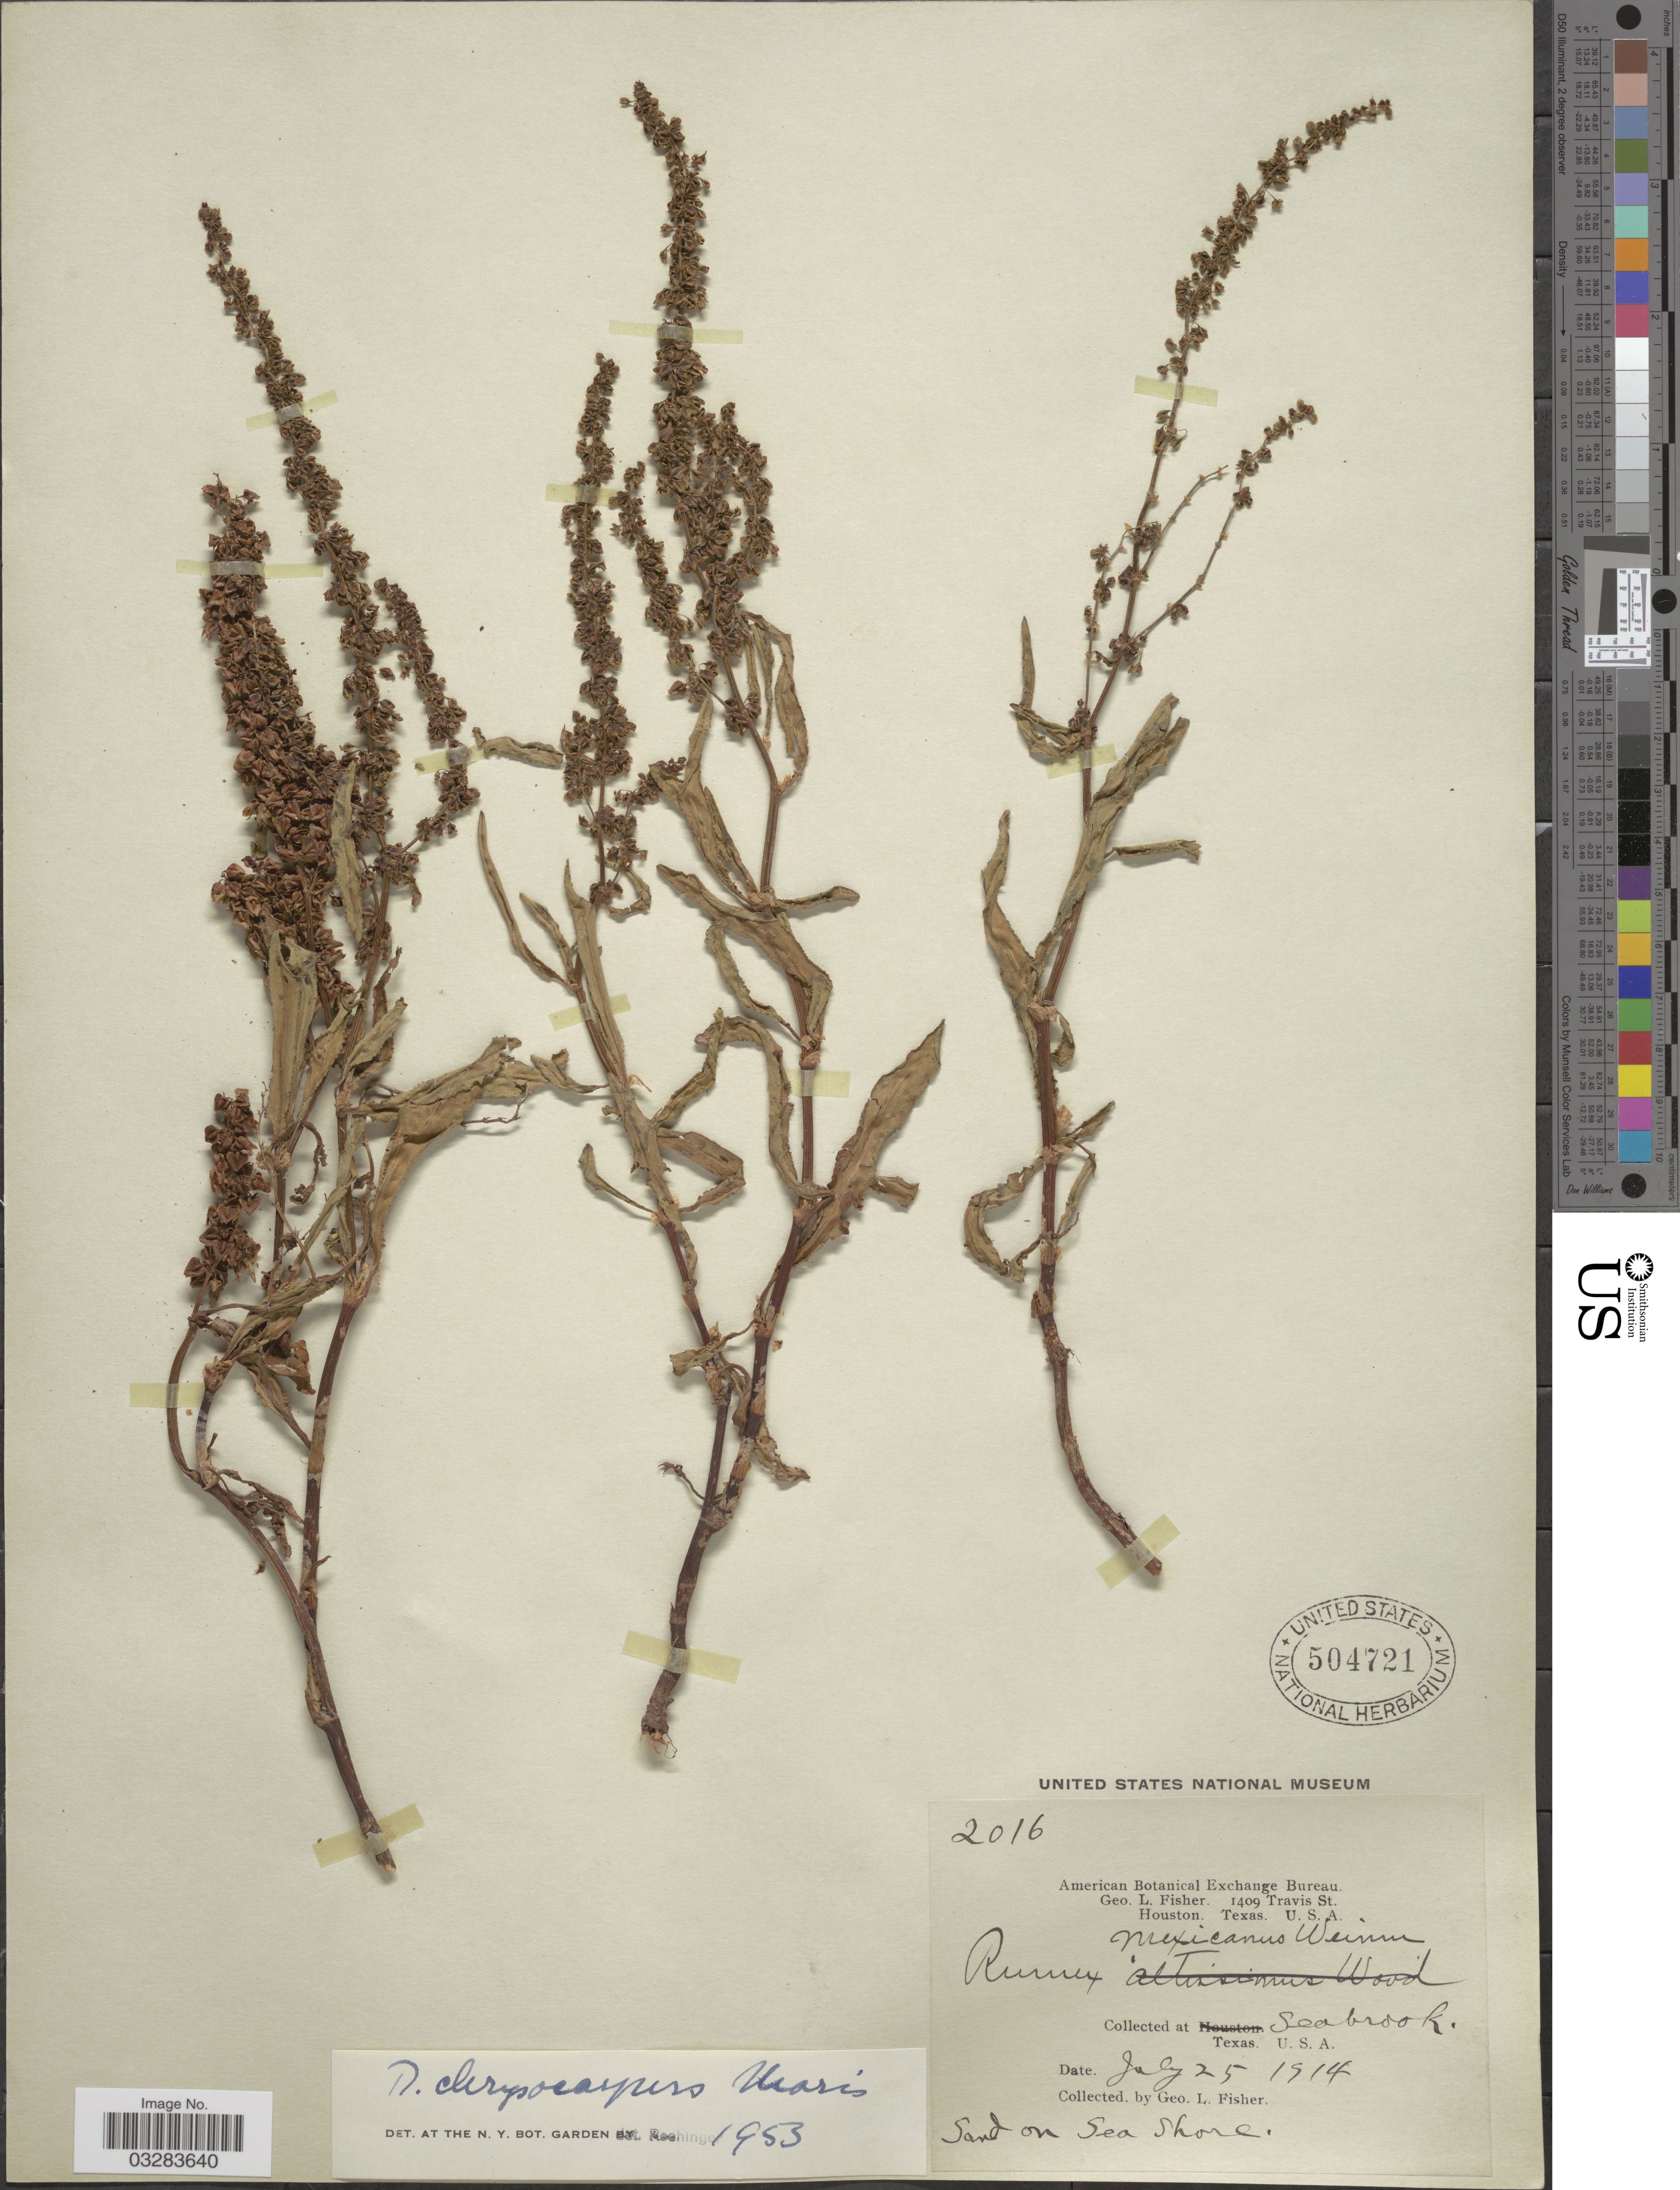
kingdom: Plantae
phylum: Tracheophyta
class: Magnoliopsida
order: Caryophyllales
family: Polygonaceae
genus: Rumex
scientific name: Rumex chrysocarpus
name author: Moris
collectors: G. L. Fisher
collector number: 2016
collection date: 1914-07-25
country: United States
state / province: Texas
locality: Seabrook.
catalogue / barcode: US 504721